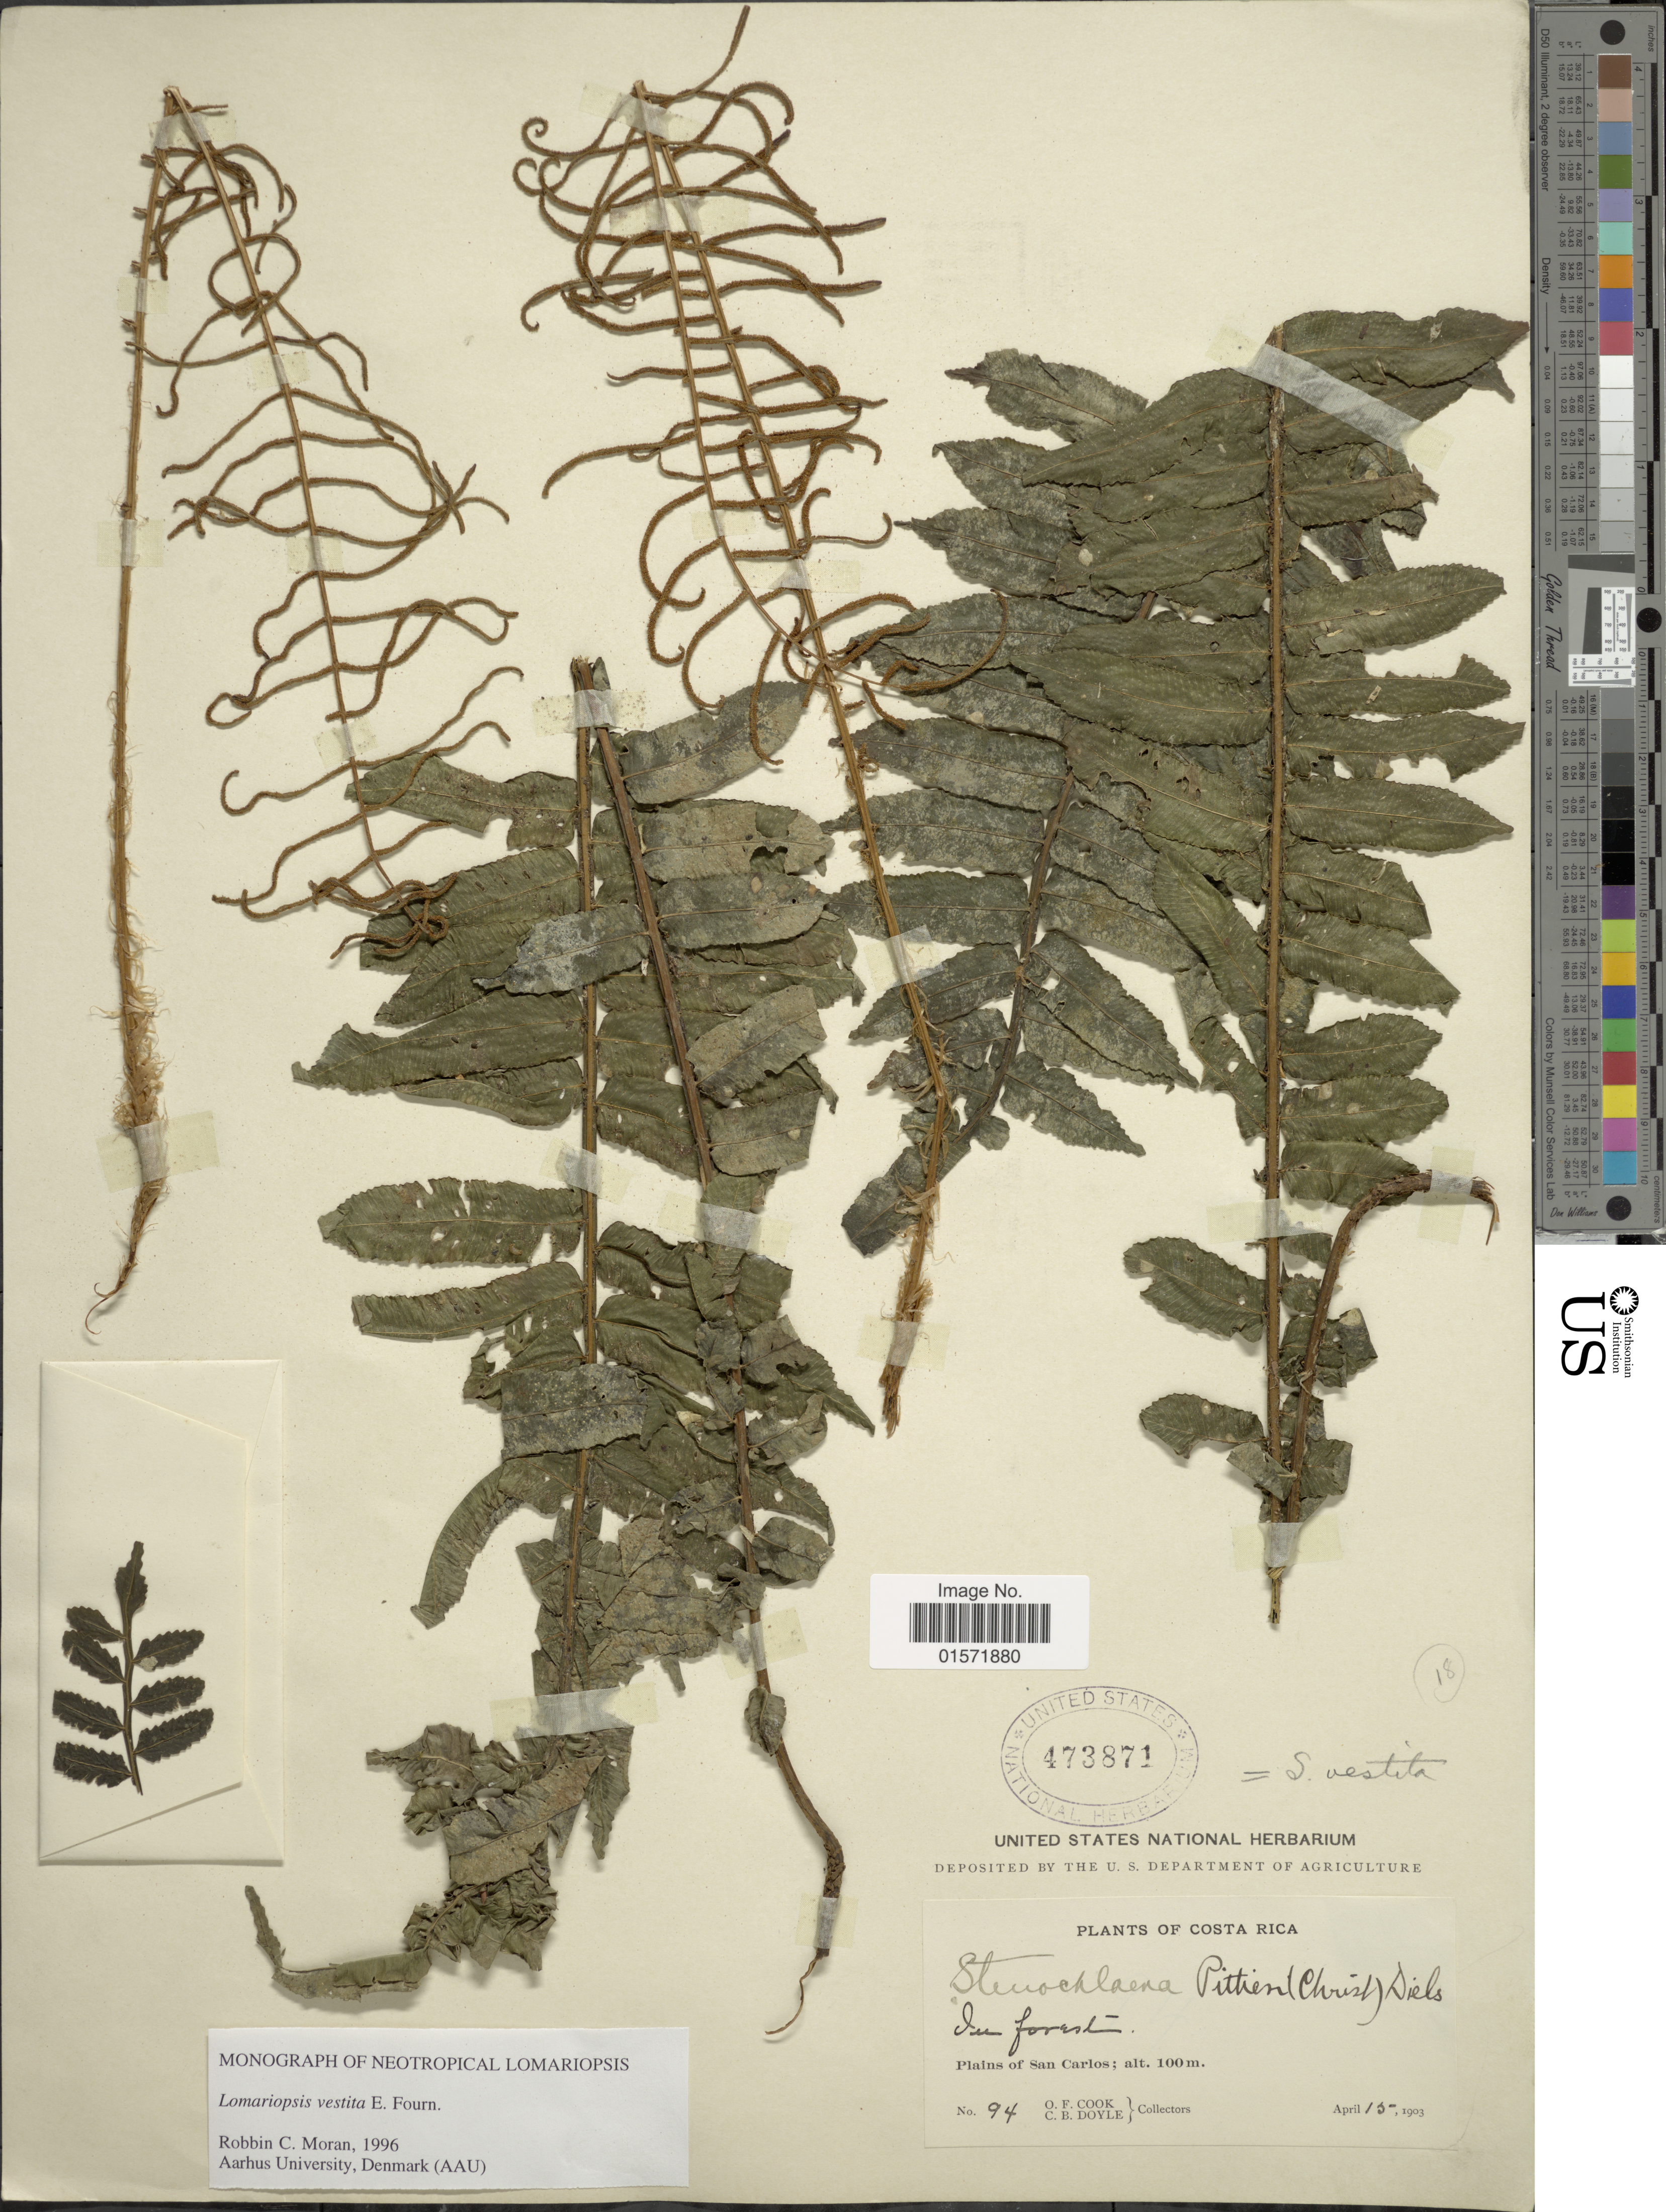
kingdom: Plantae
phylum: Tracheophyta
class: Polypodiopsida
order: Polypodiales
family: Lomariopsidaceae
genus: Lomariopsis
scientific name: Lomariopsis vestita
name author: E. Fourn.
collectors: O. F. Cook & C. Doyle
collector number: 94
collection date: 1903-04-15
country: Costa Rica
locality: Plains of San Carlos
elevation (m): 100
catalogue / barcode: US 473871